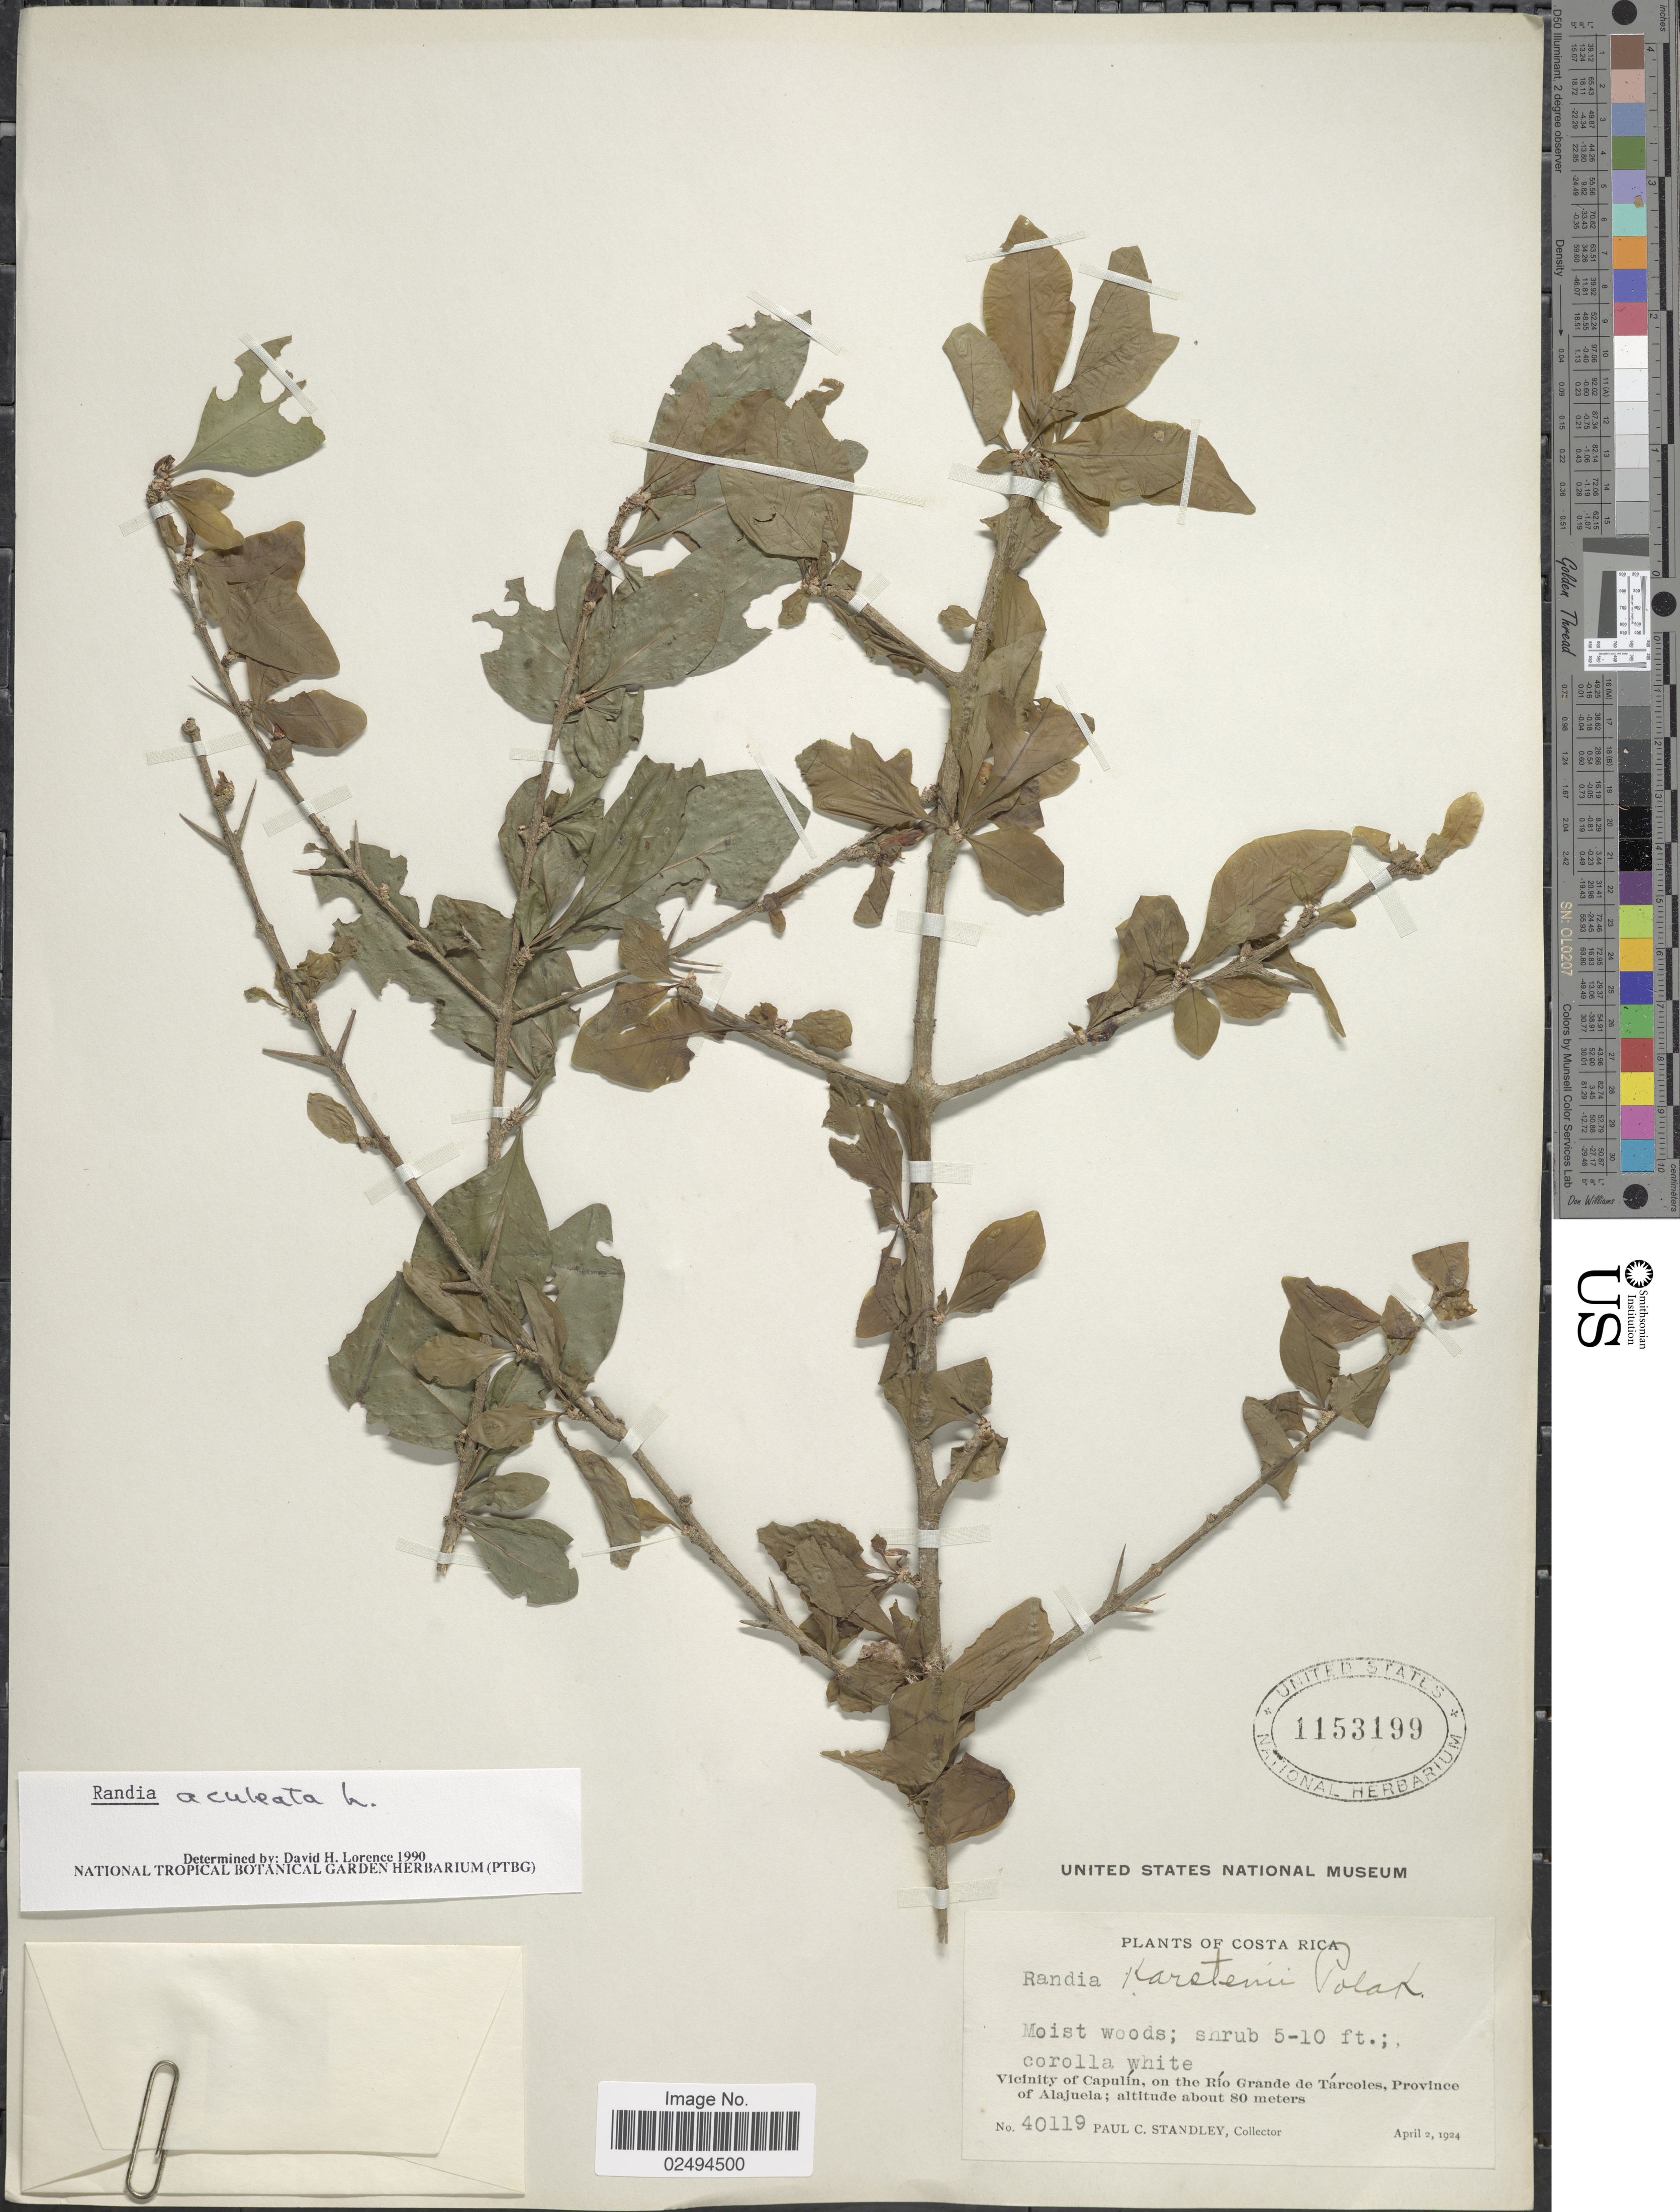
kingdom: Plantae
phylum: Tracheophyta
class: Magnoliopsida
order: Gentianales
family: Rubiaceae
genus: Randia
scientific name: Randia aculeata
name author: L.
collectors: P. C. Standley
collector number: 40119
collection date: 1924-04-02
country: Costa Rica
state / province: Alajuela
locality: Vicinity of Capulin, on the Rio Grande de Tarcoles, Province of Alajuela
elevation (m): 80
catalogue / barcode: US 1153199